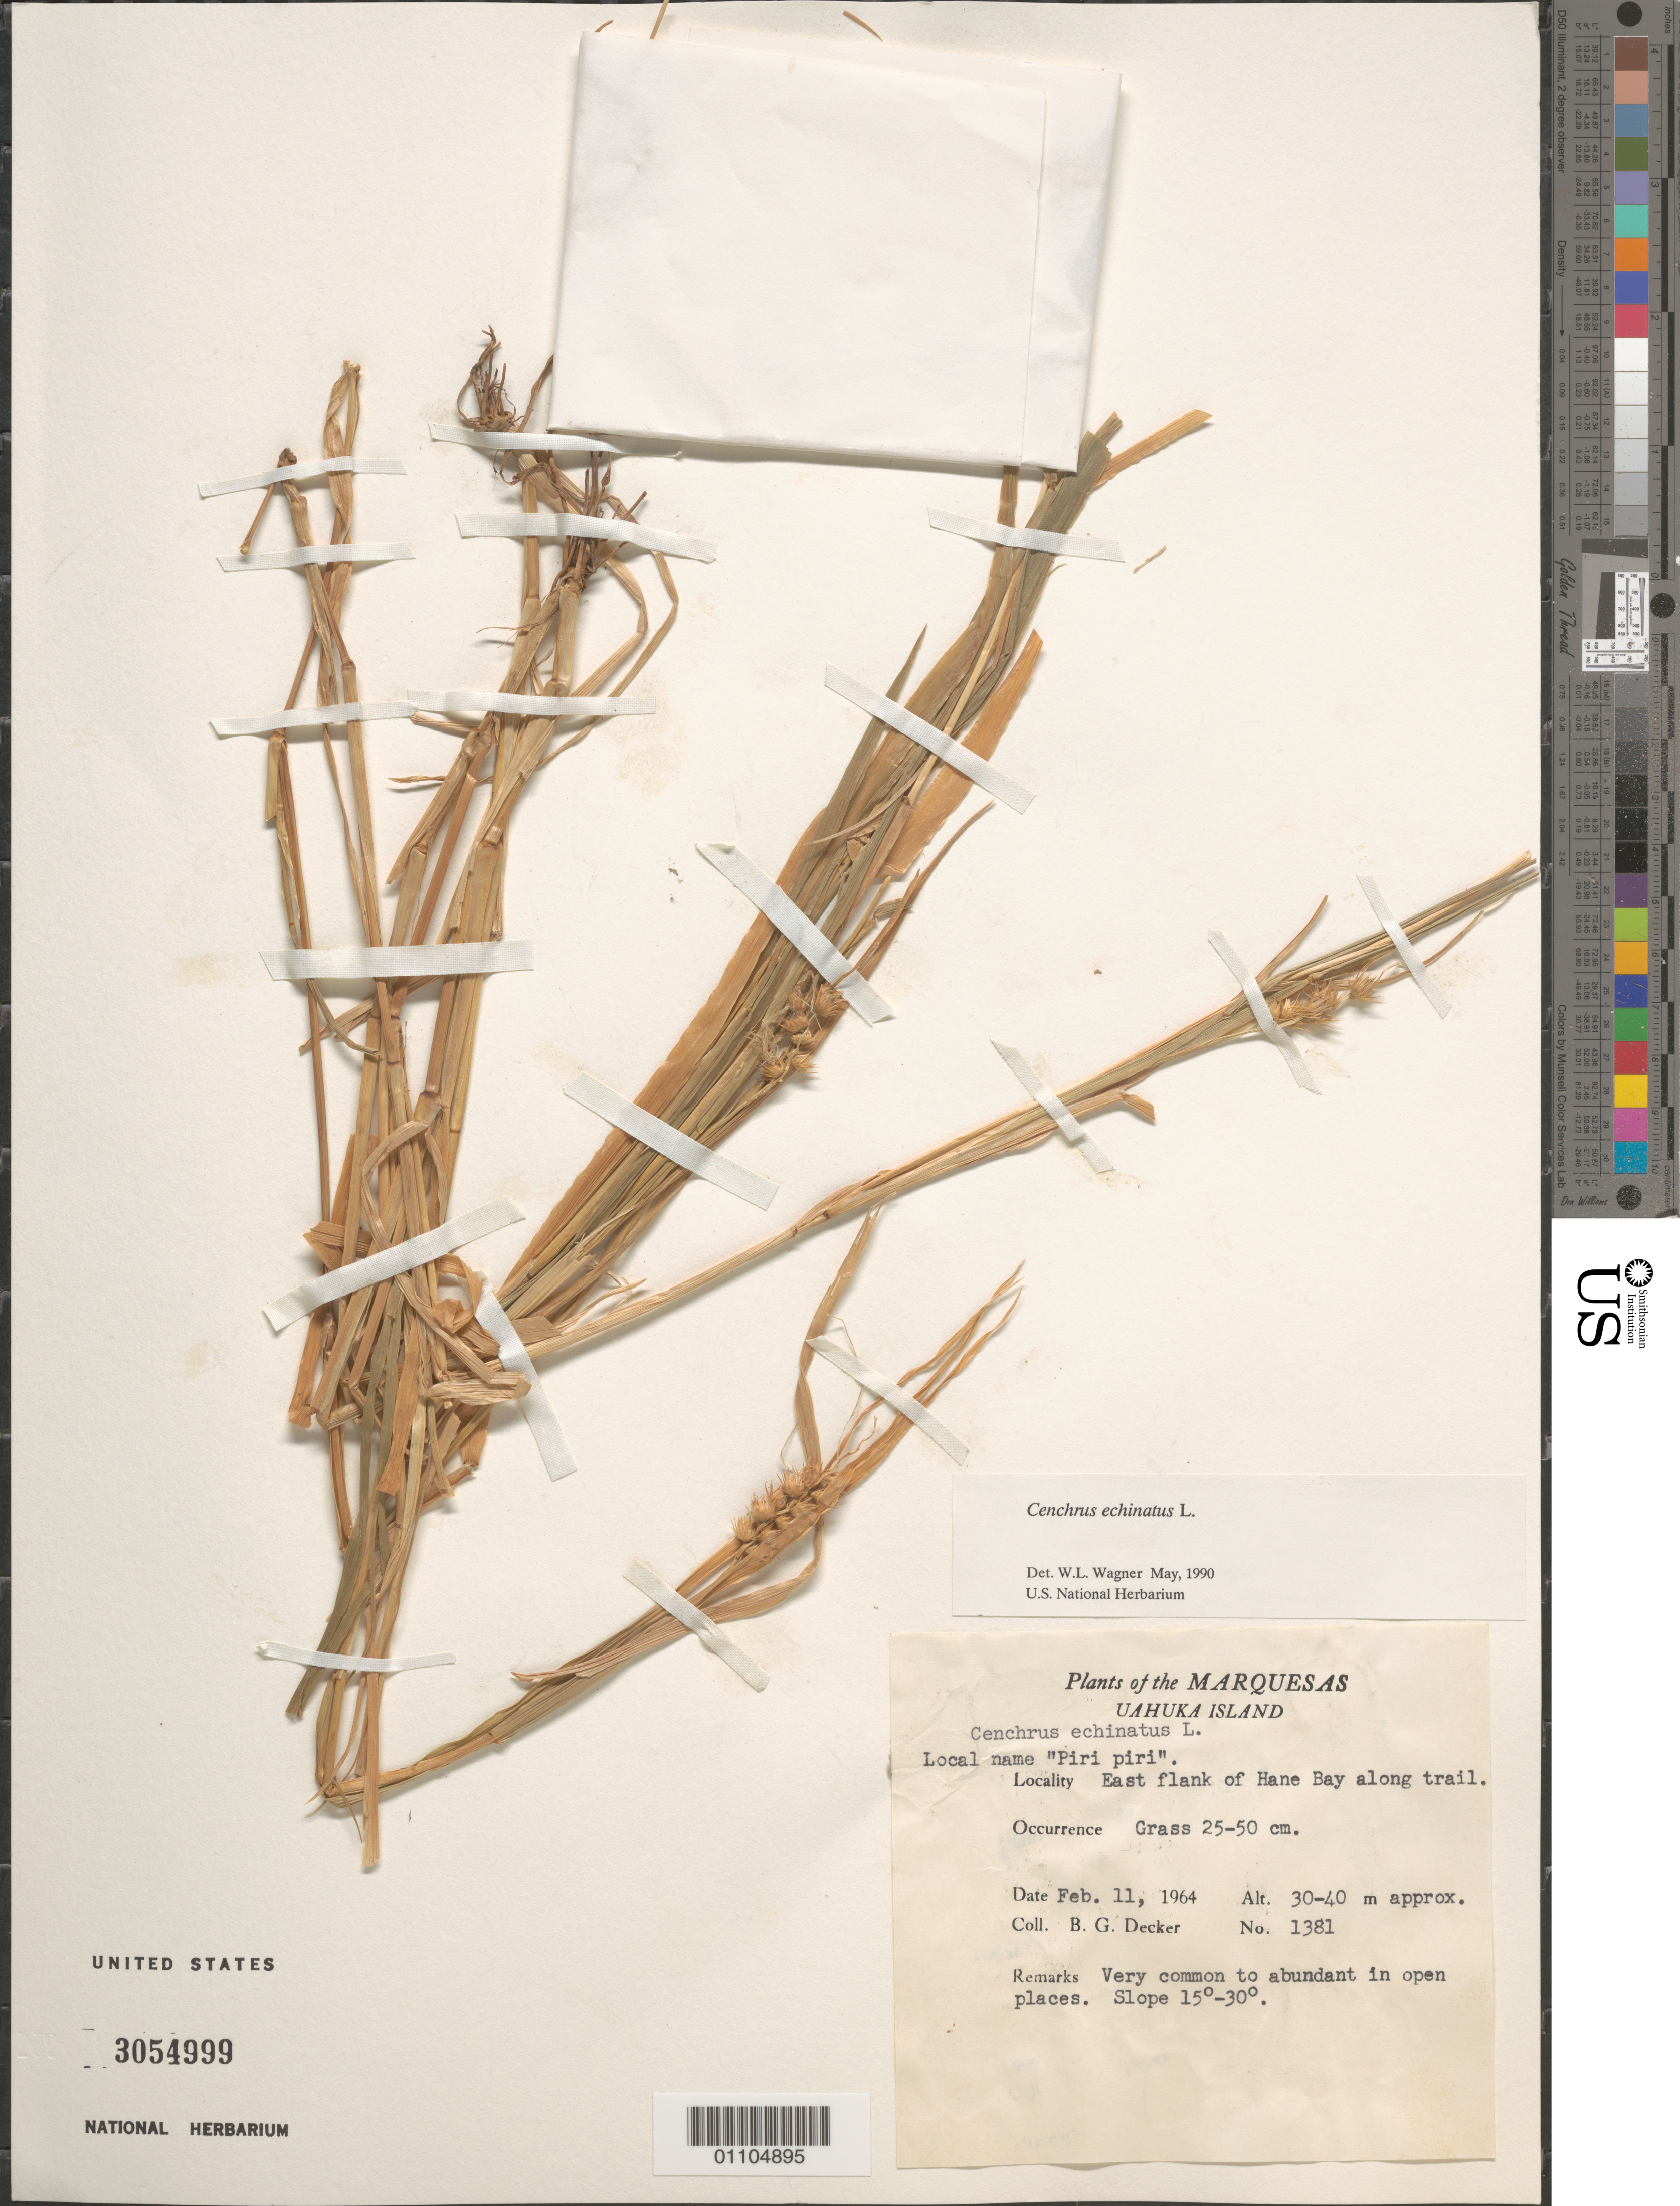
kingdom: Plantae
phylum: Tracheophyta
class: Liliopsida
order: Poales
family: Poaceae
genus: Cenchrus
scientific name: Cenchrus echinatus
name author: L.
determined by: Wagner, W. L., (BOT), Smithsonian Institution - National Museum of Natural History (UNITED STATES)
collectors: B. G. Decker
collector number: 1381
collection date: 1964-02-11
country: French Polynesia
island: Ua Huka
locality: E flank of Hane Bay along trail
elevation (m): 30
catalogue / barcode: US 3054999